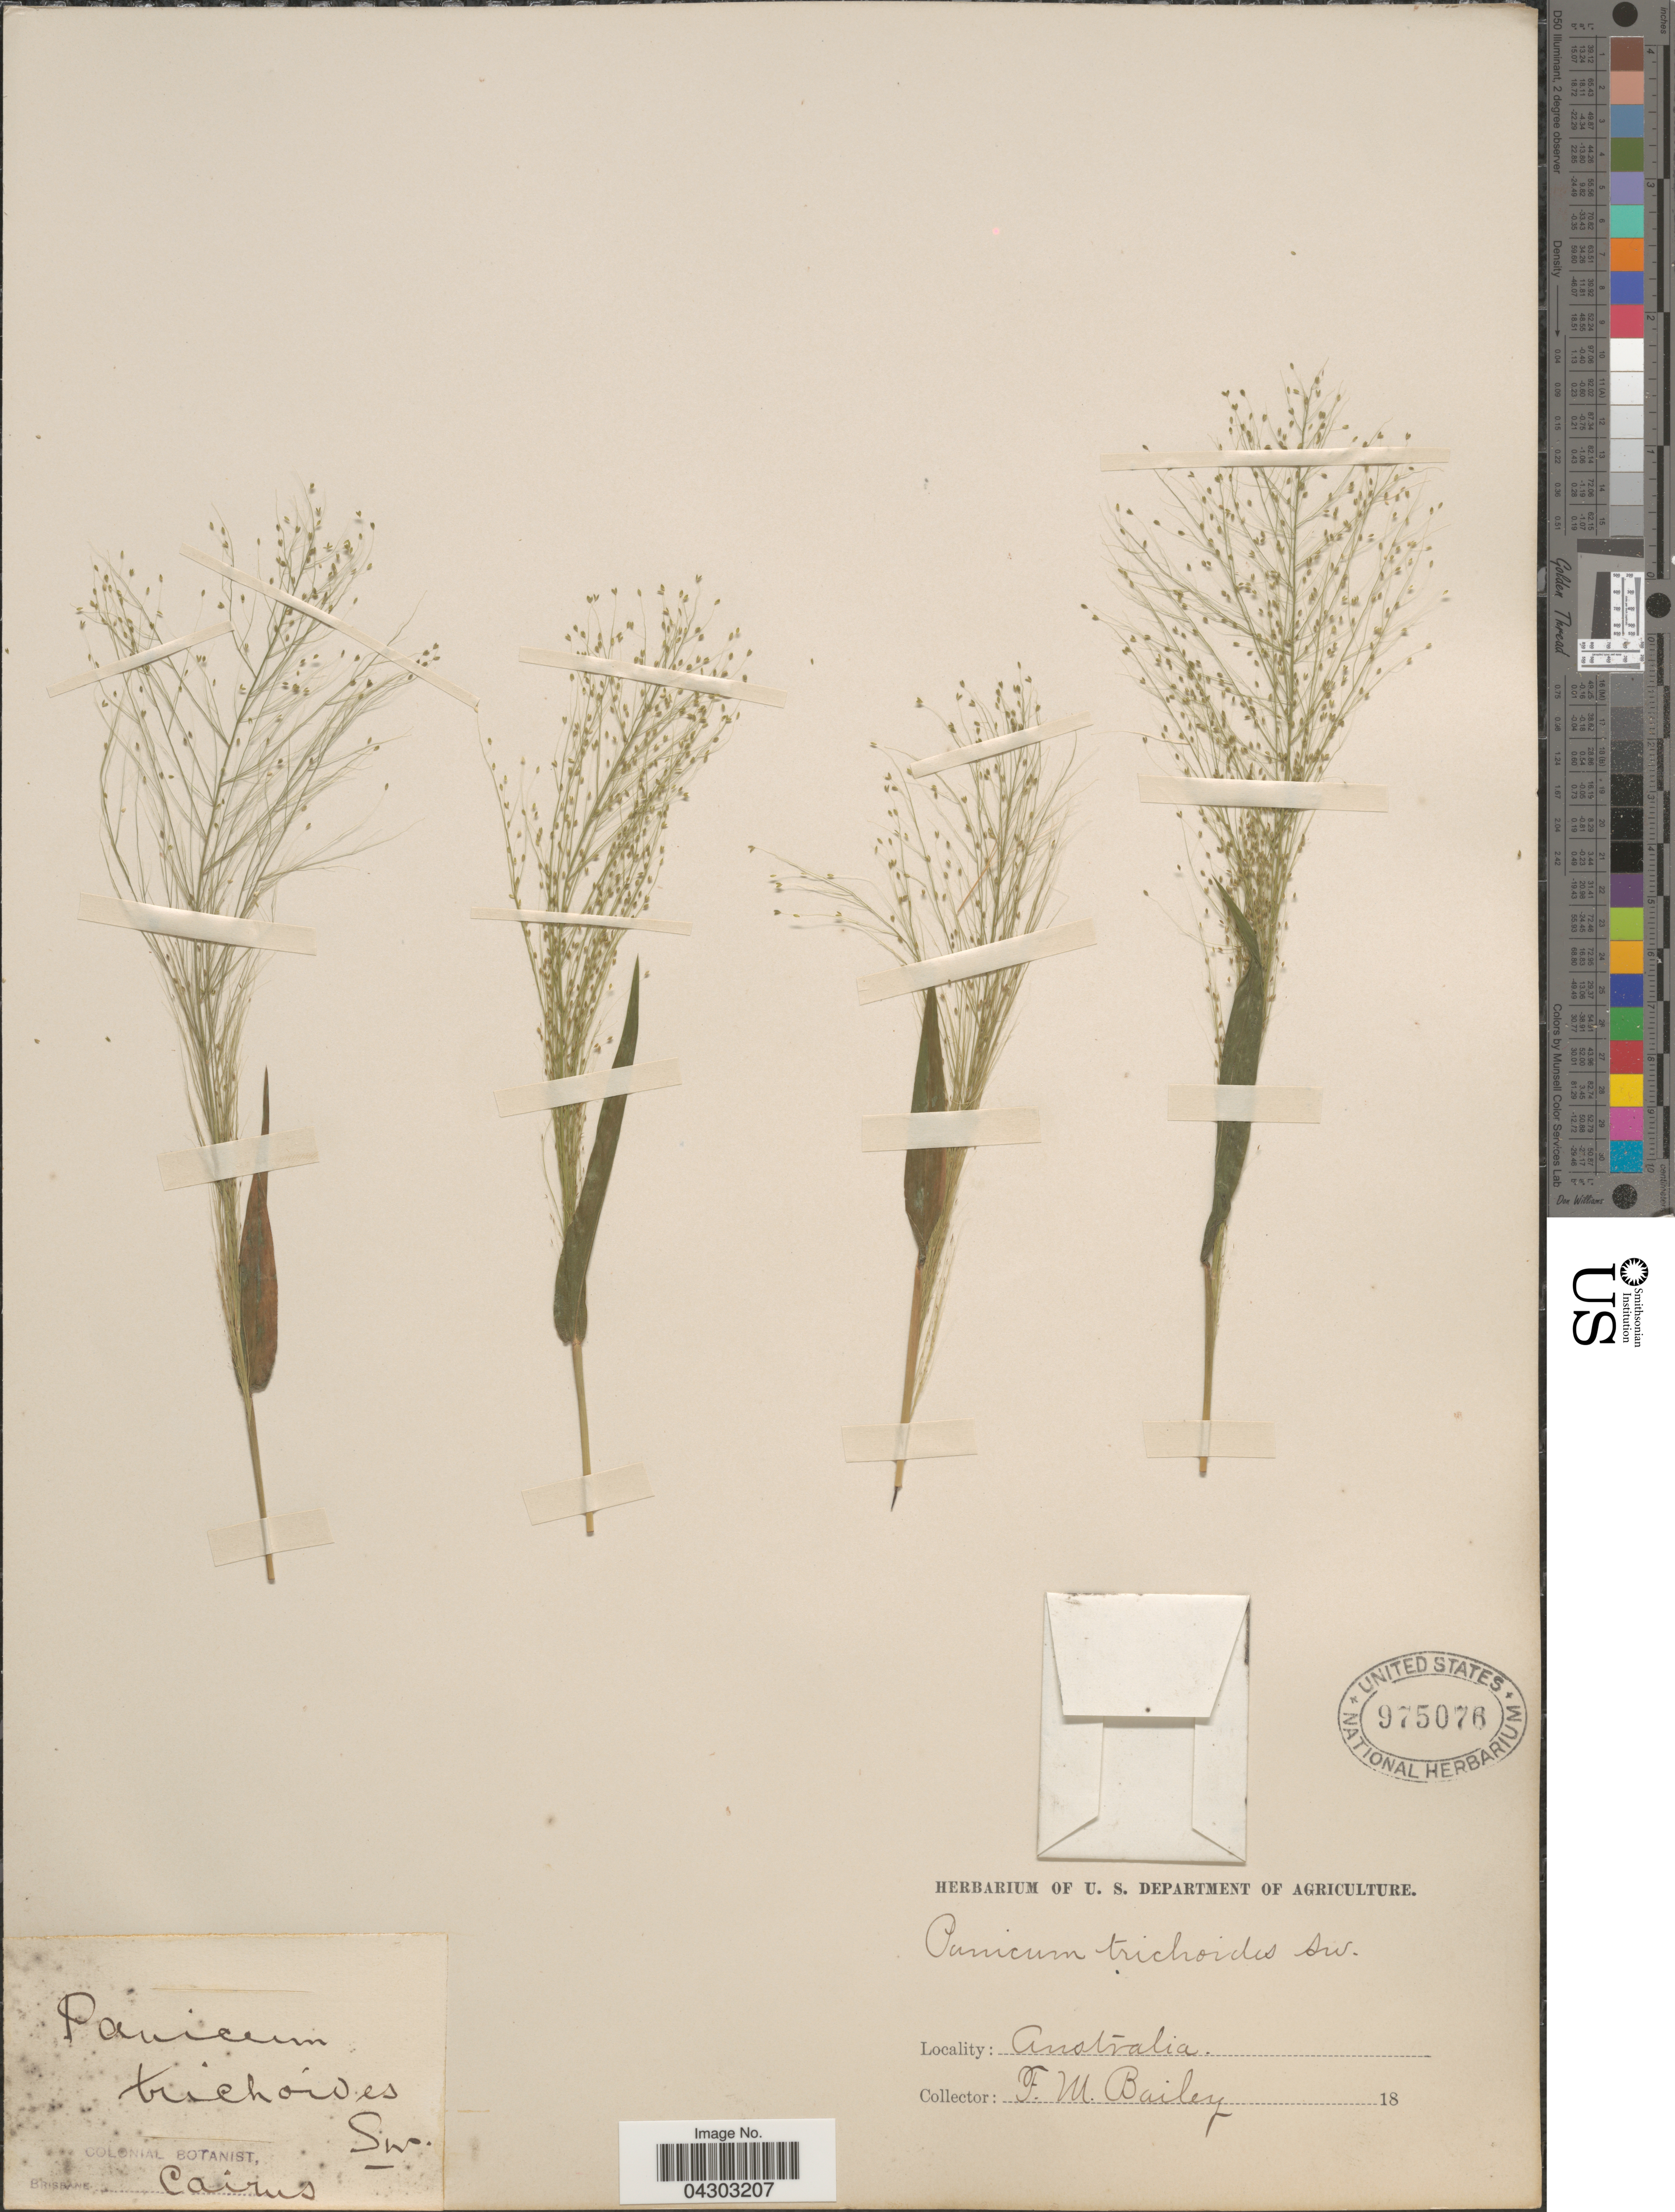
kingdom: Plantae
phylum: Tracheophyta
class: Liliopsida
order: Poales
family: Poaceae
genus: Panicum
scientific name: Panicum trichoides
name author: Sw.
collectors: F. M. Bailey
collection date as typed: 18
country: Australia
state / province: Queensland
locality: Brisbane. Cairns.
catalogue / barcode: US 975076